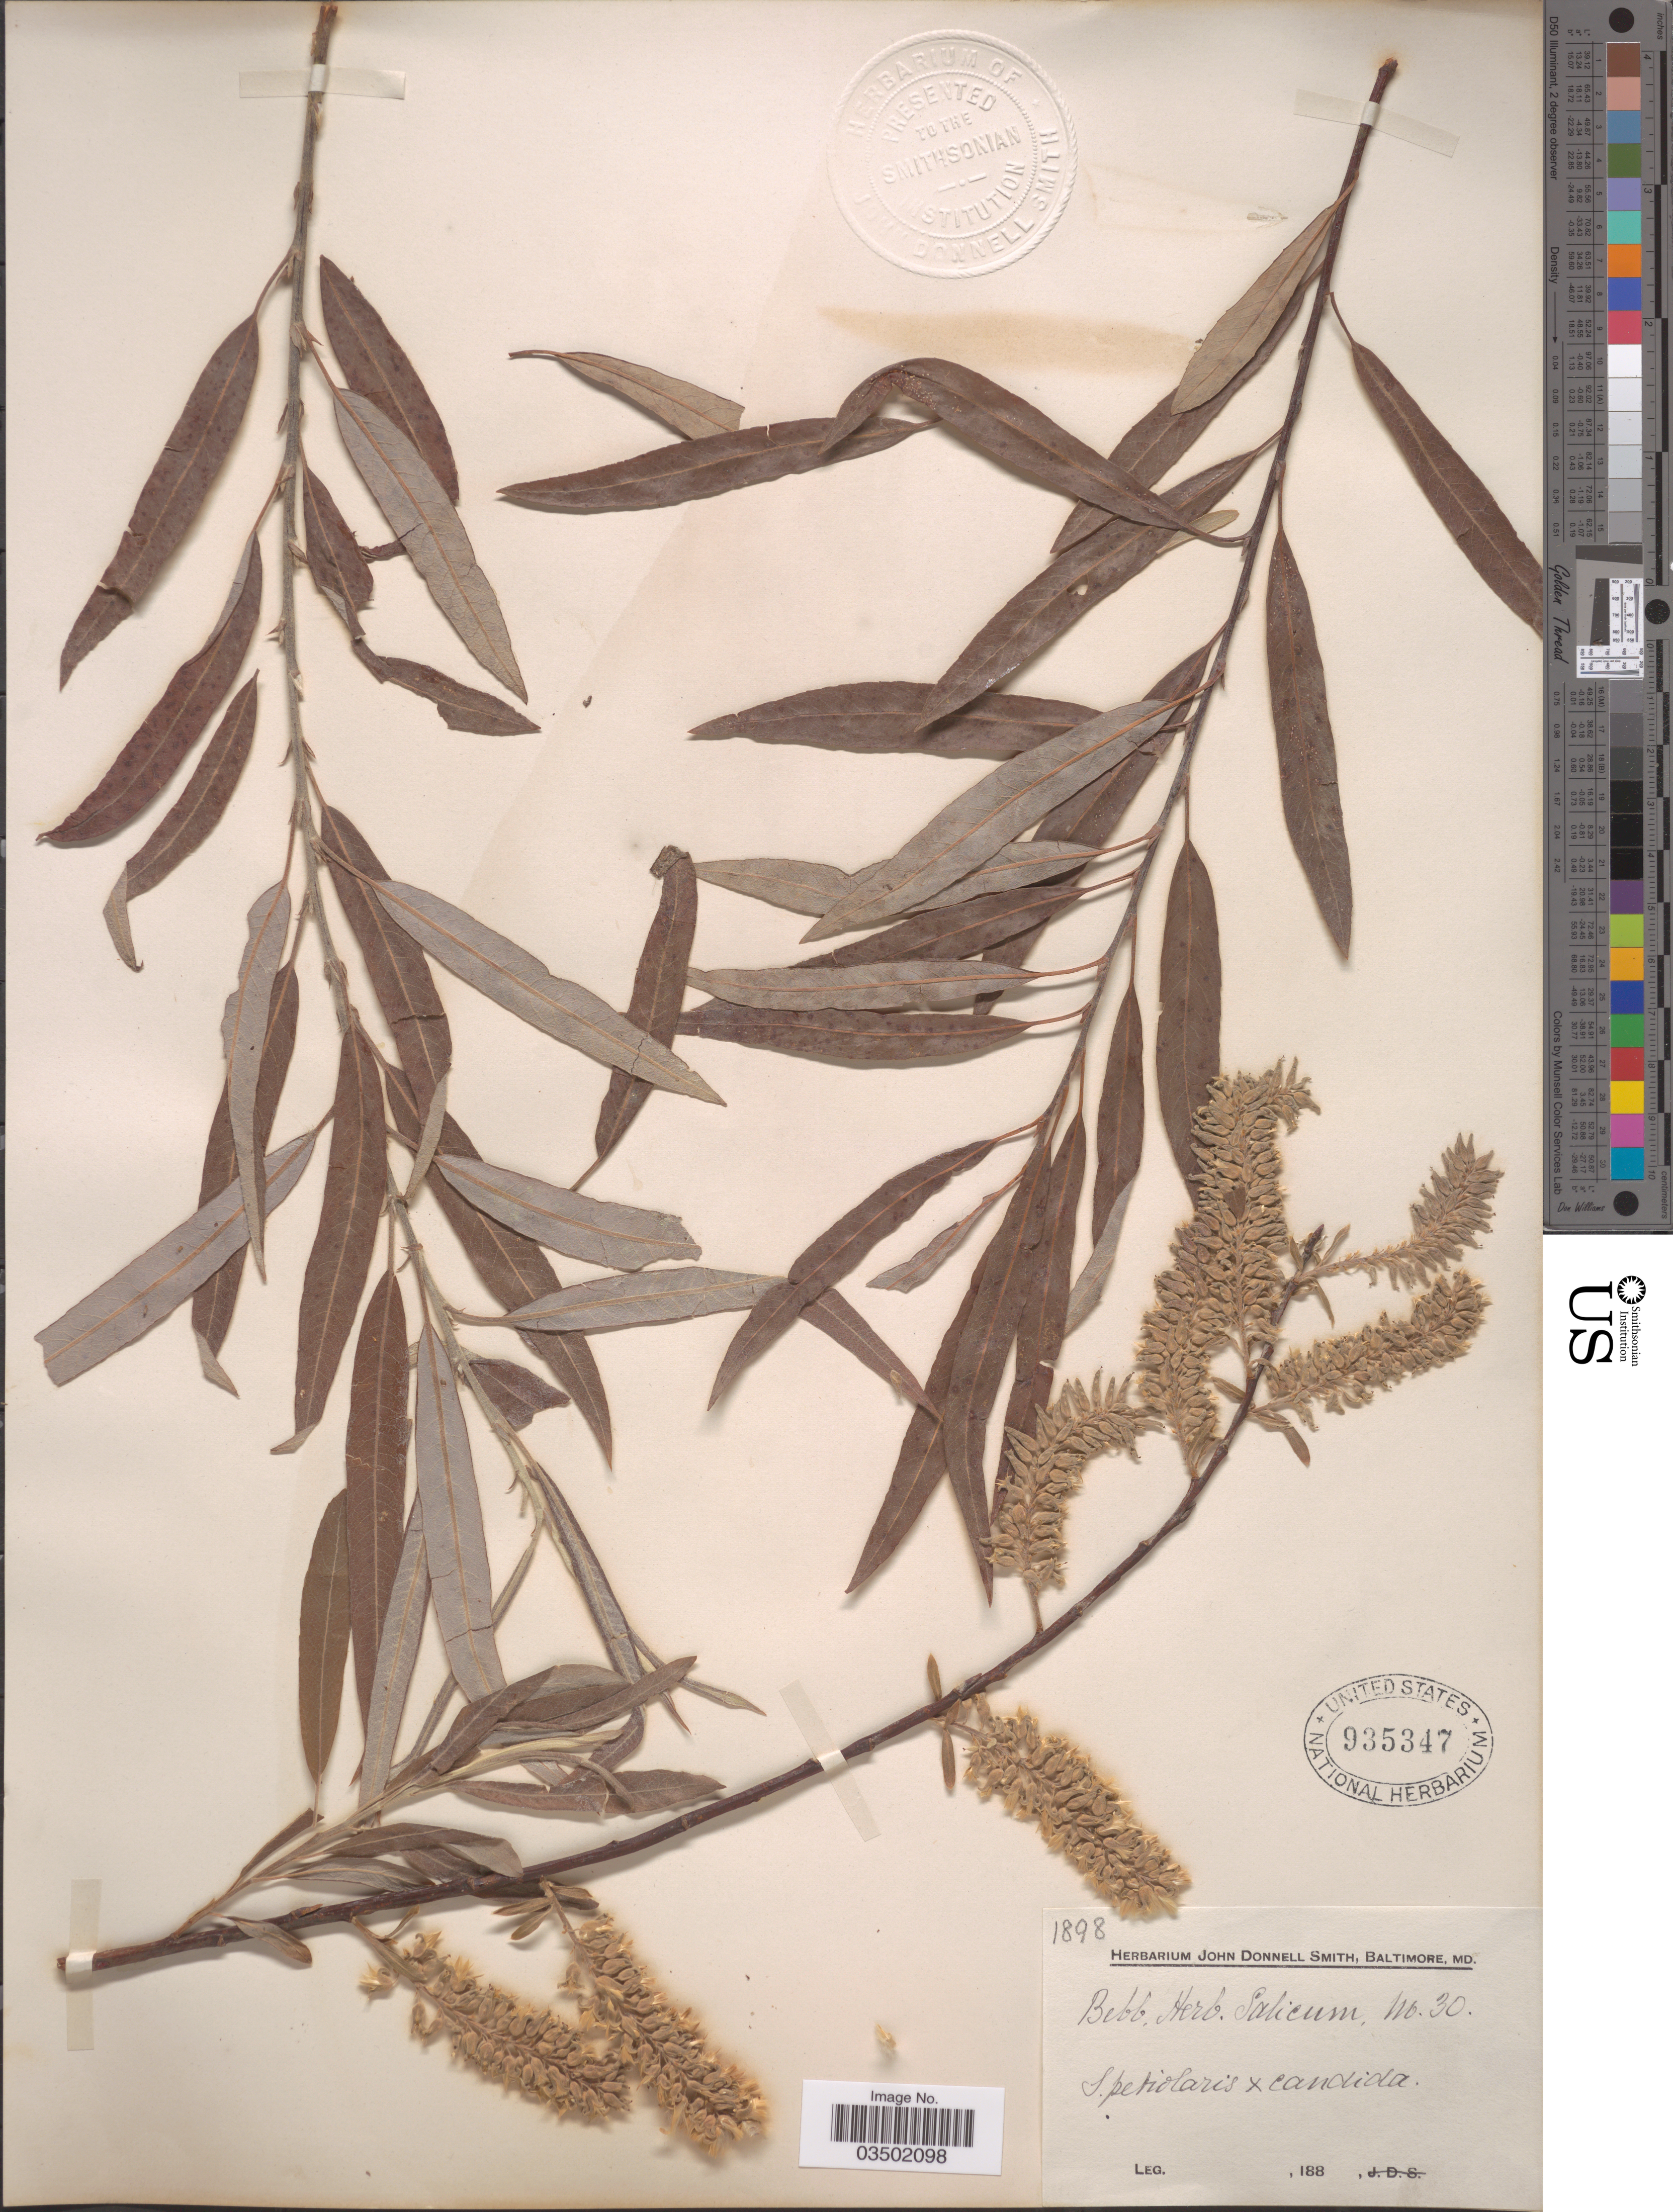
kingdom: Plantae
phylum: Tracheophyta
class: Magnoliopsida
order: Malpighiales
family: Salicaceae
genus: Salix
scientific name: Salix petiolaris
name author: Sm.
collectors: ex Herb. John Donnell Smith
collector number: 1898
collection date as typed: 188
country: United States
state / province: Maryland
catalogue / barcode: US 935347